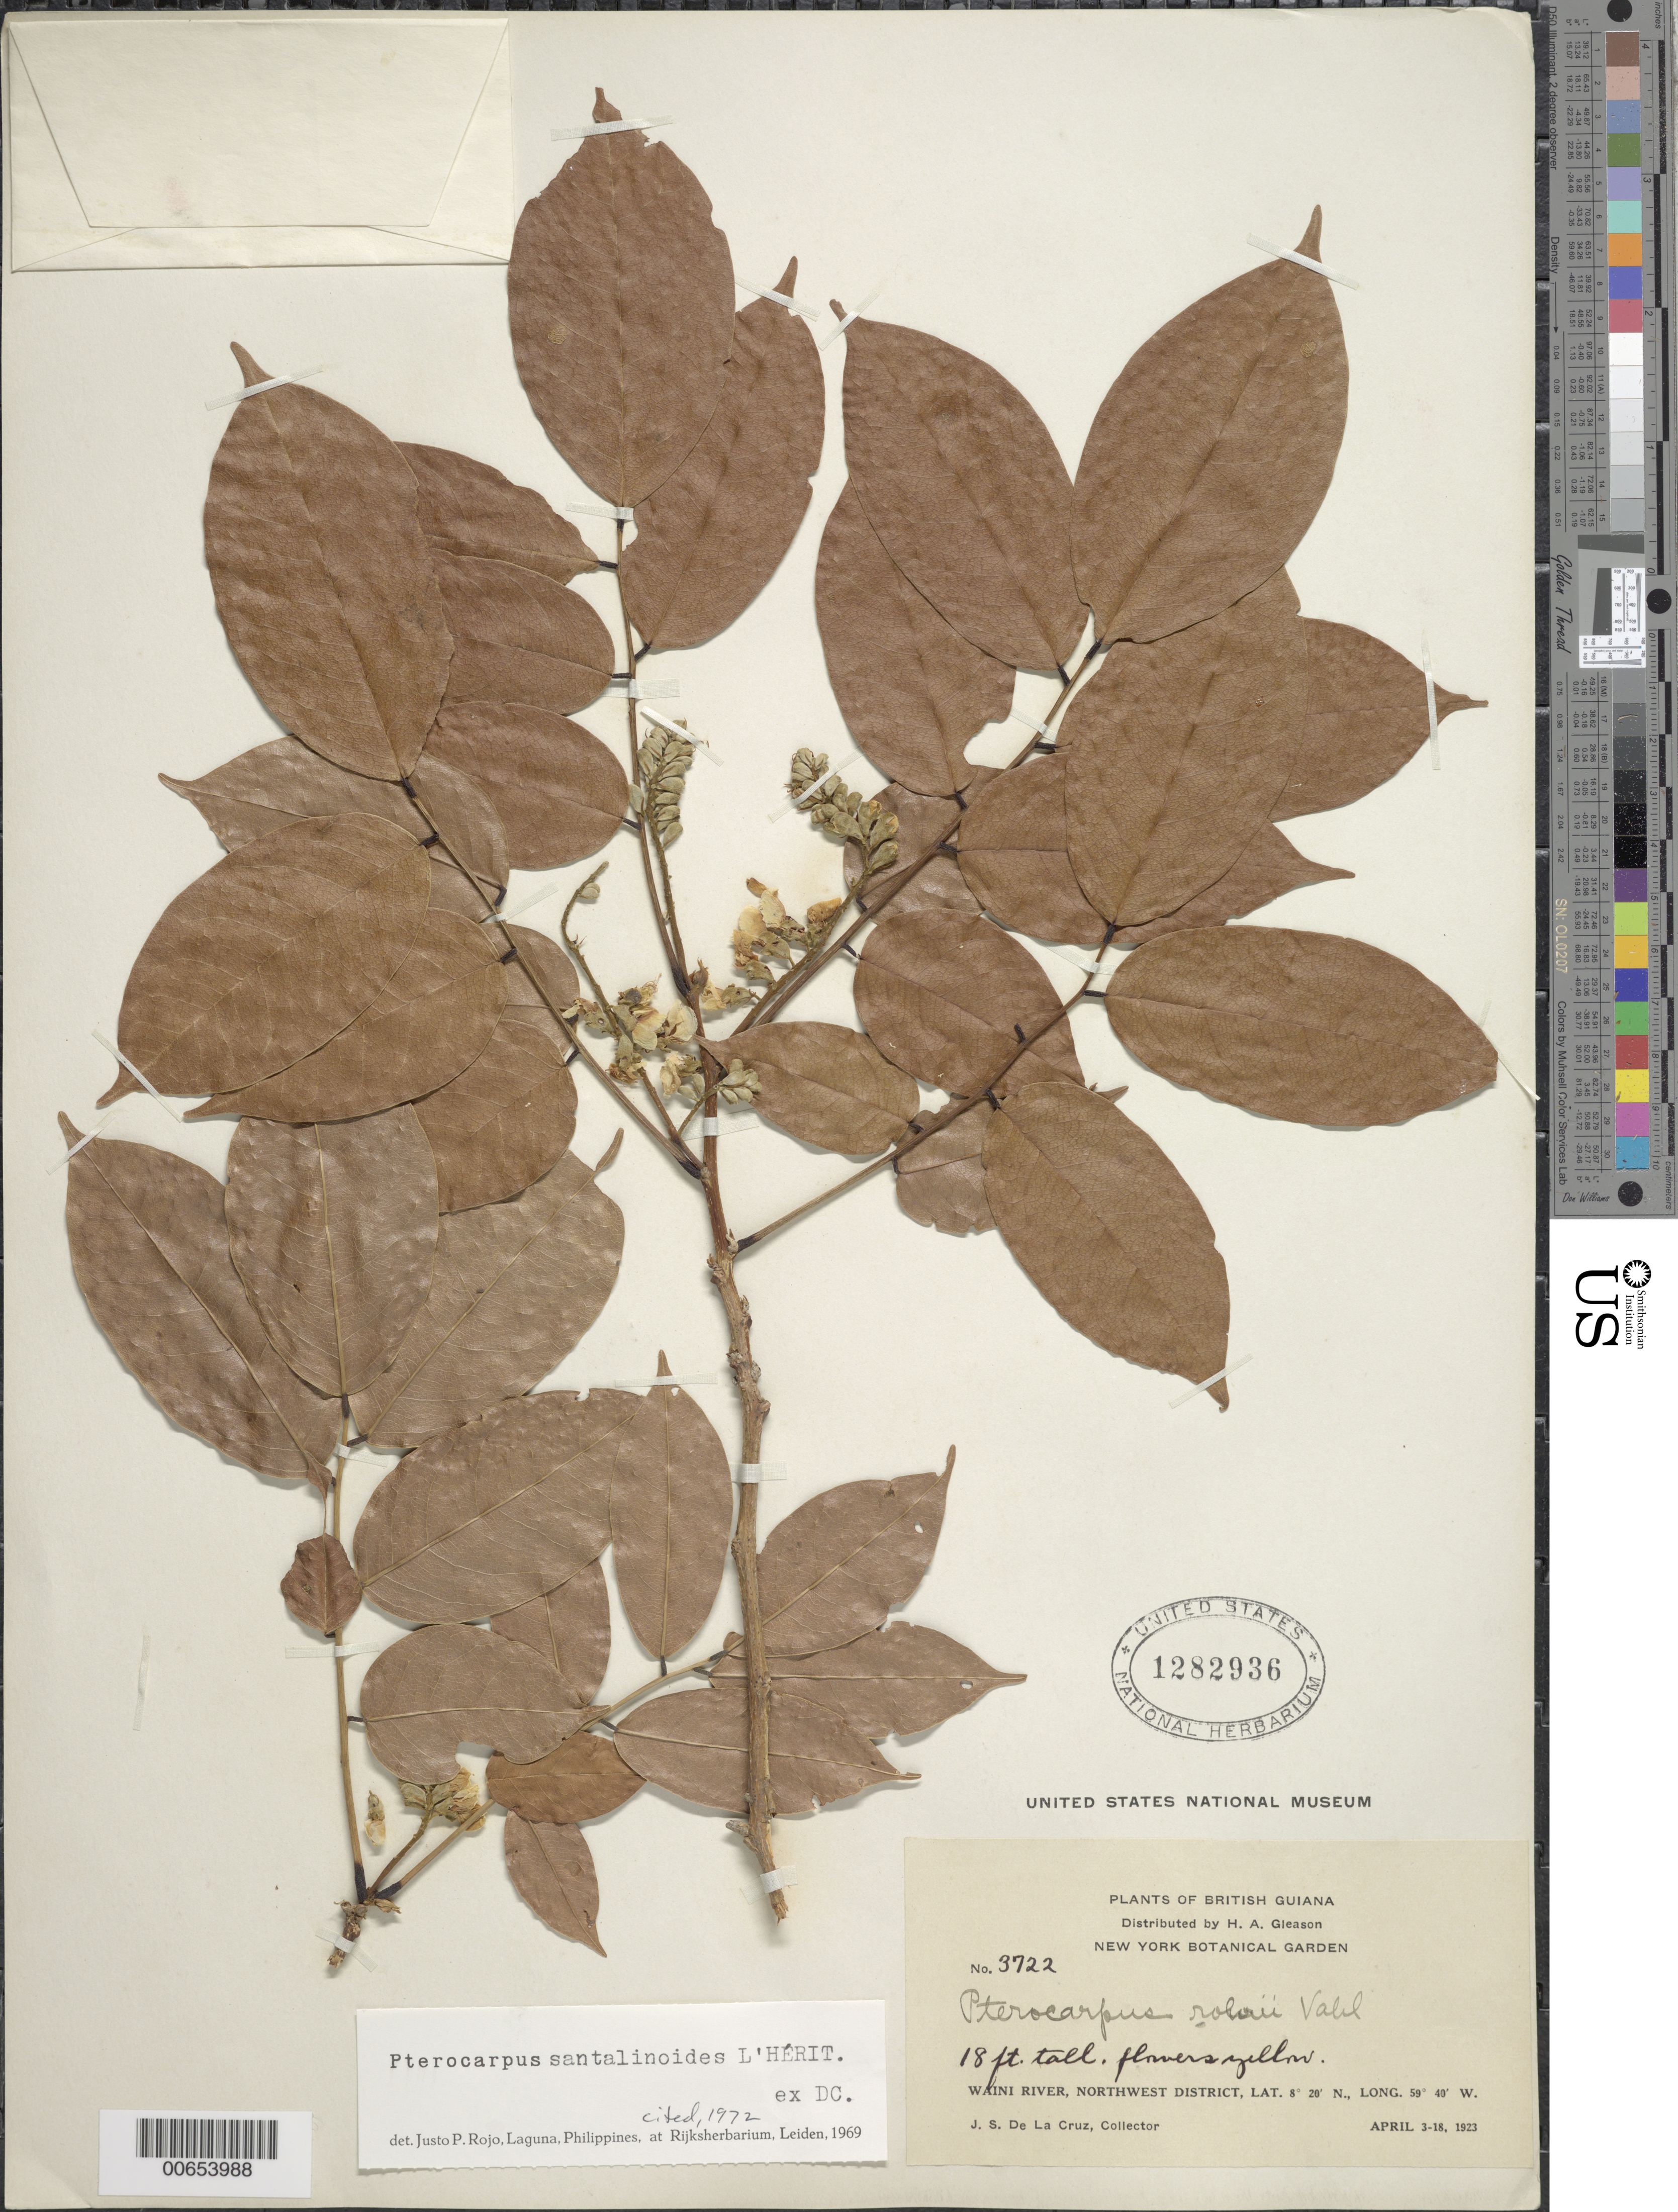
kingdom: Plantae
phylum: Tracheophyta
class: Magnoliopsida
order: Fabales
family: Fabaceae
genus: Pterocarpus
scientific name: Pterocarpus santalinoides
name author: L'Hér. ex DC.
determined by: Rojo, Justo P., (L), Nationaal Herbarium Nederland, Leiden University branch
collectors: J. S. de la Cruz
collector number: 3722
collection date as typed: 3-Apr-23 to 18-Apr-23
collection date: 1923-04-03/1923-04-18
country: Guyana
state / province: Barima-Waini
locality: Waini R., NW District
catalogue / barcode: US 1282936